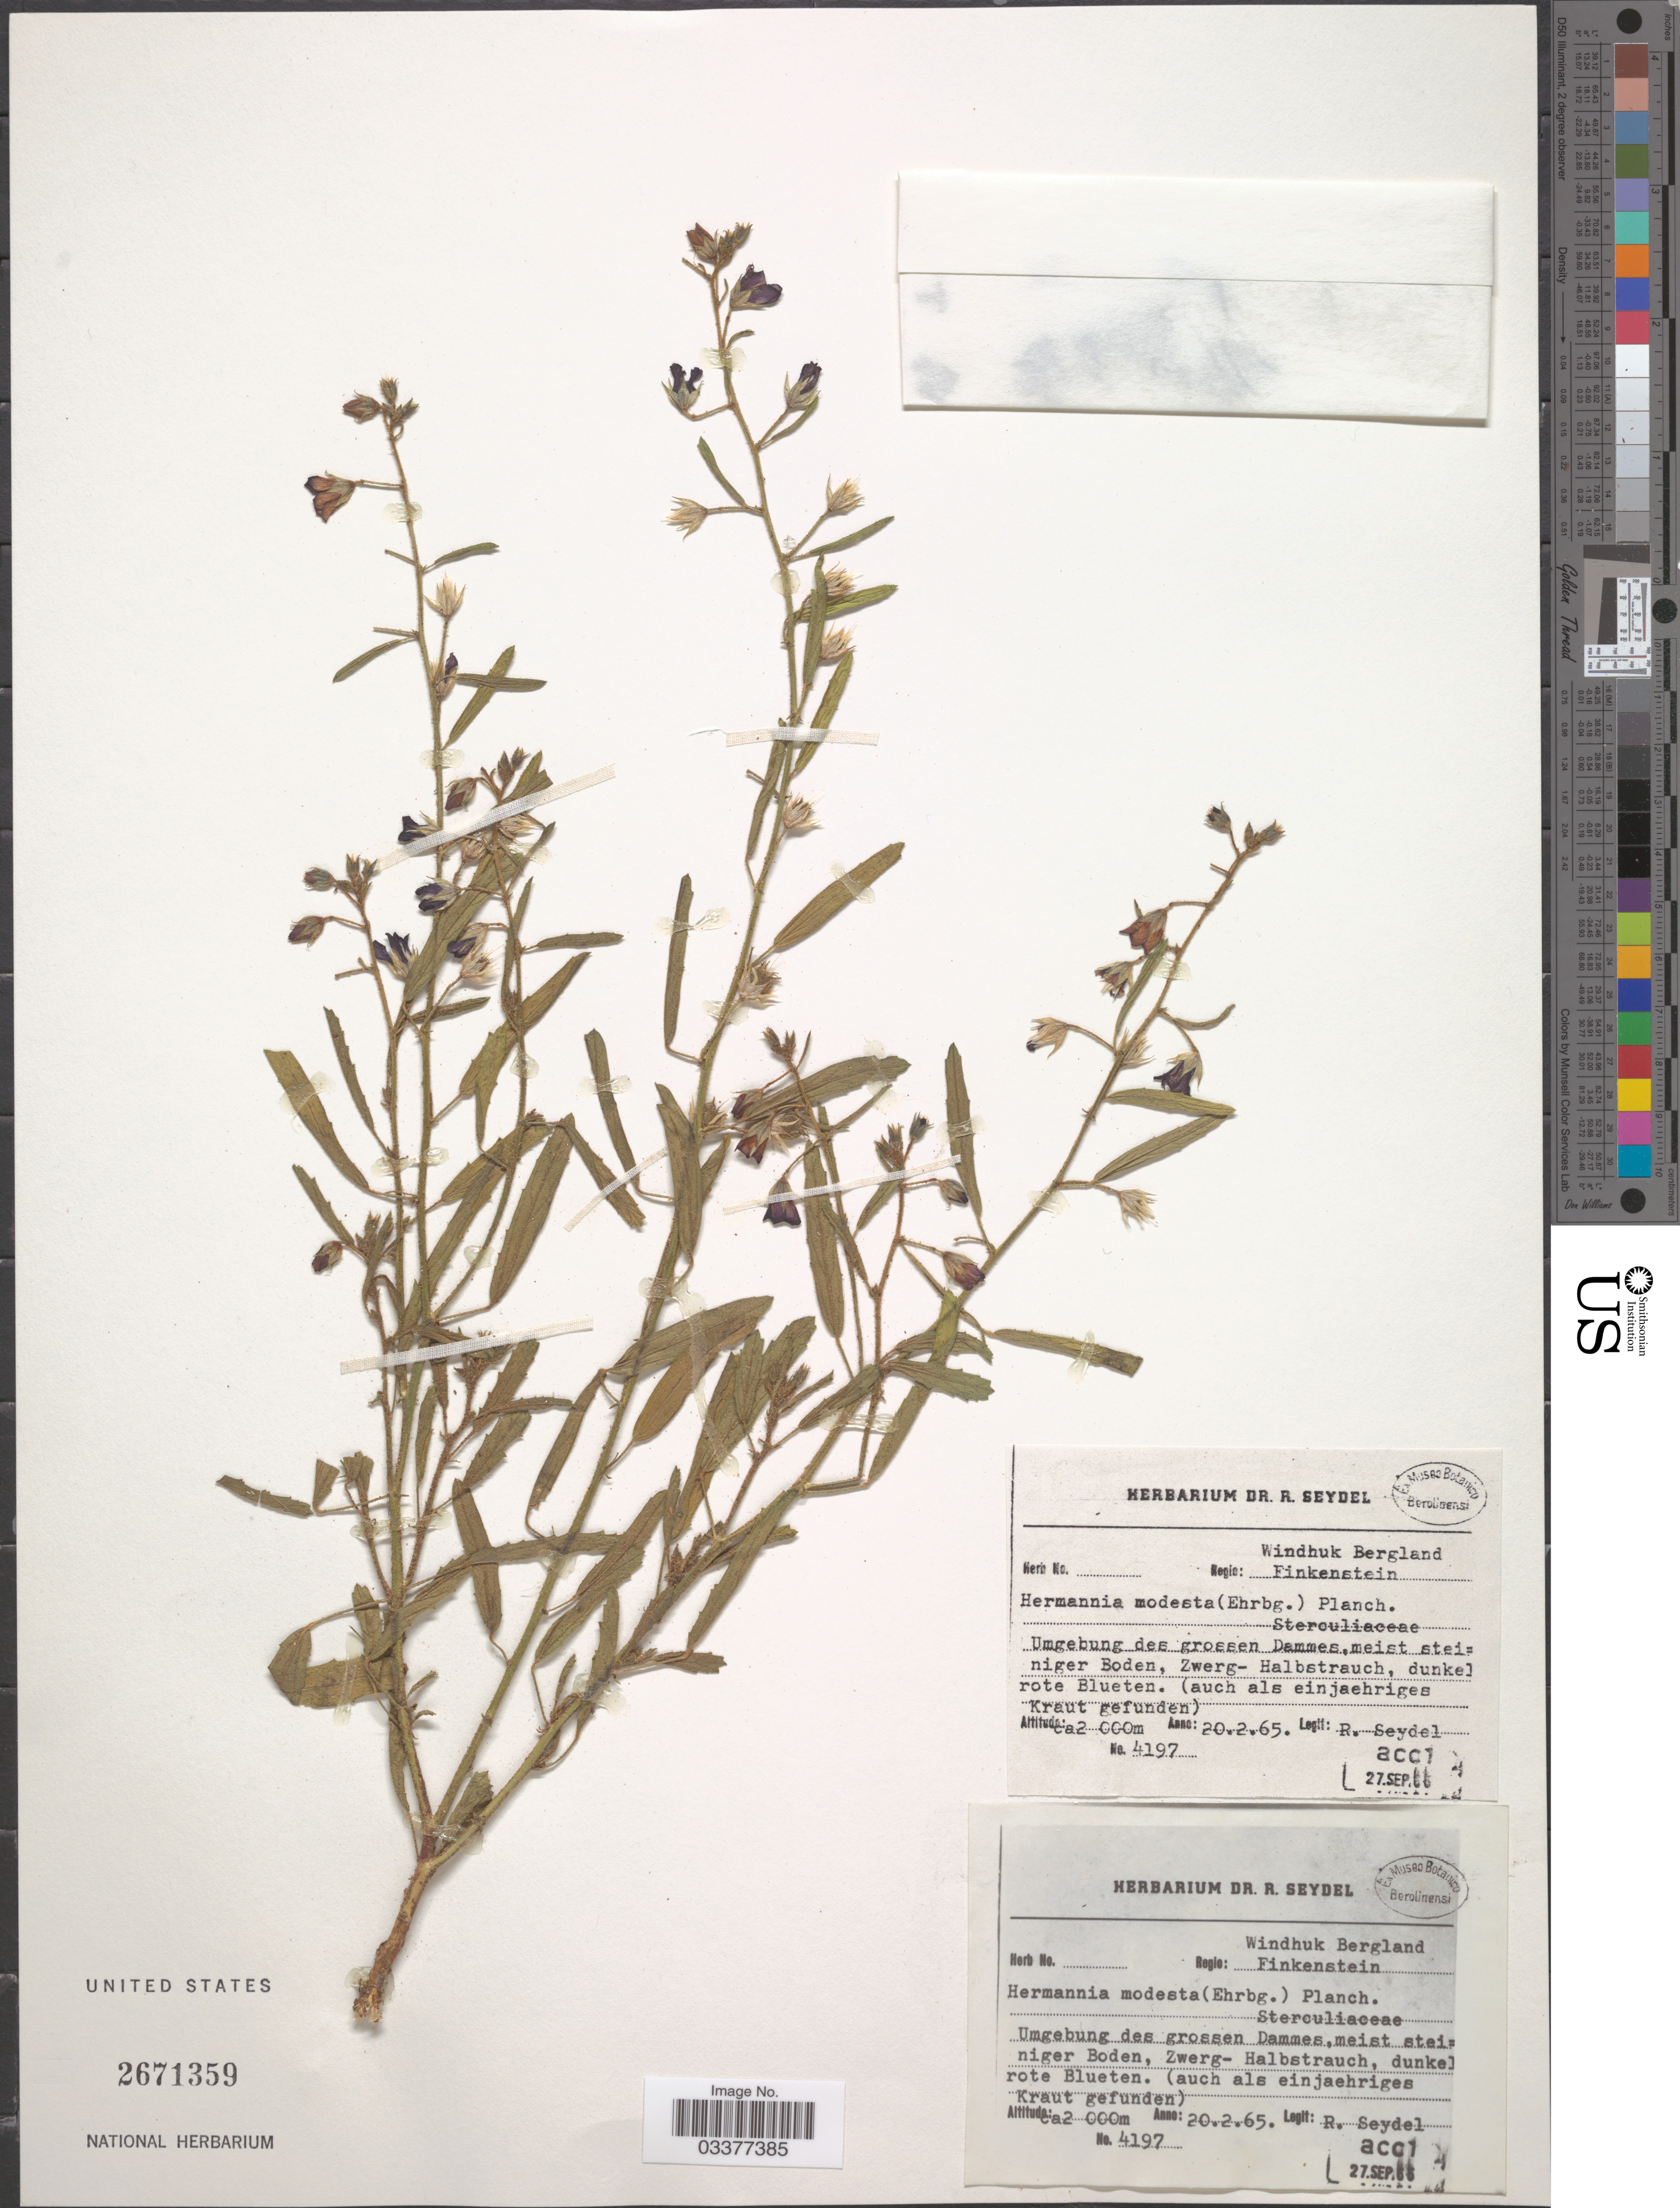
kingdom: Plantae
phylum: Tracheophyta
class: Magnoliopsida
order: Malvales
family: Malvaceae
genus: Hermannia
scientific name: Hermannia modesta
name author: (Ehrenb.) Mast.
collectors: R. Seydel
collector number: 4197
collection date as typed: Transcribed d/m/y: 20/2/65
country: Namibia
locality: Regio: Windhuk Bergland Finkenstein.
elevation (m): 2000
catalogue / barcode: US 2671359